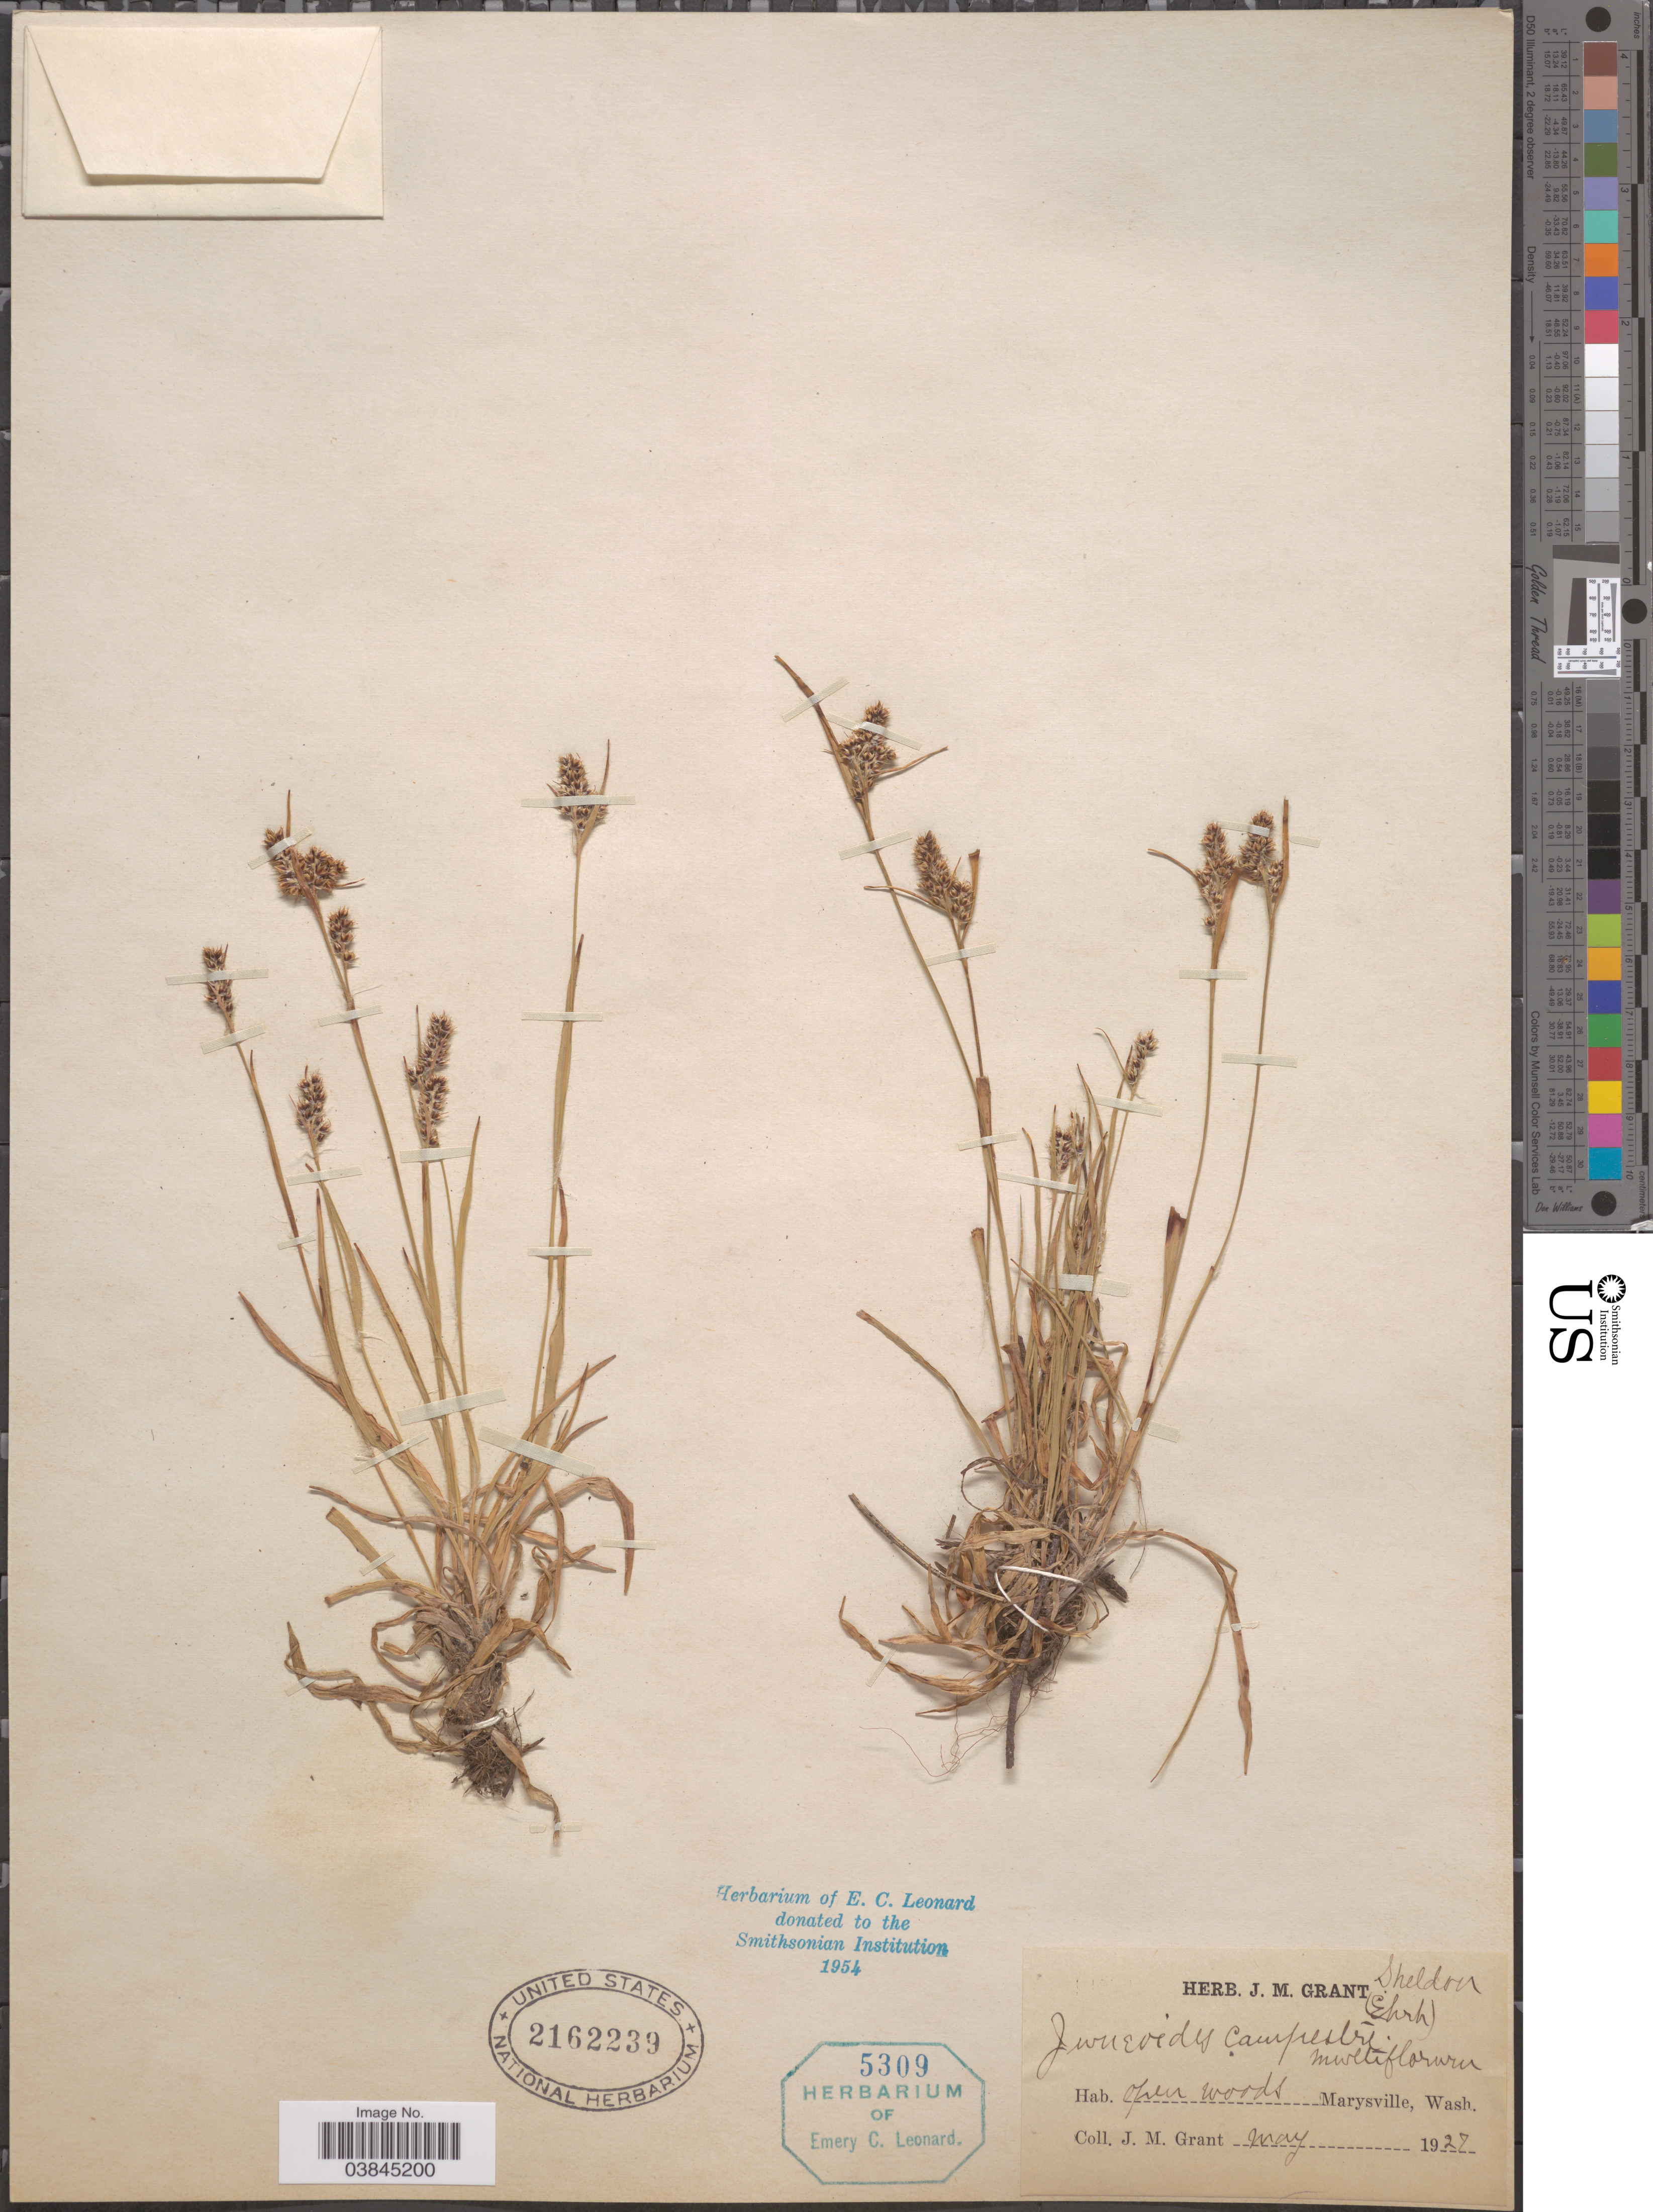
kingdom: Plantae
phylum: Tracheophyta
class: Liliopsida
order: Poales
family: Juncaceae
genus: Luzula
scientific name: Luzula campestris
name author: (L.) DC.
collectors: J. M. Grant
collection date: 1927-05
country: United States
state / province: Washington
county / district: Snohomish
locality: Marysville.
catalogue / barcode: US 2162239